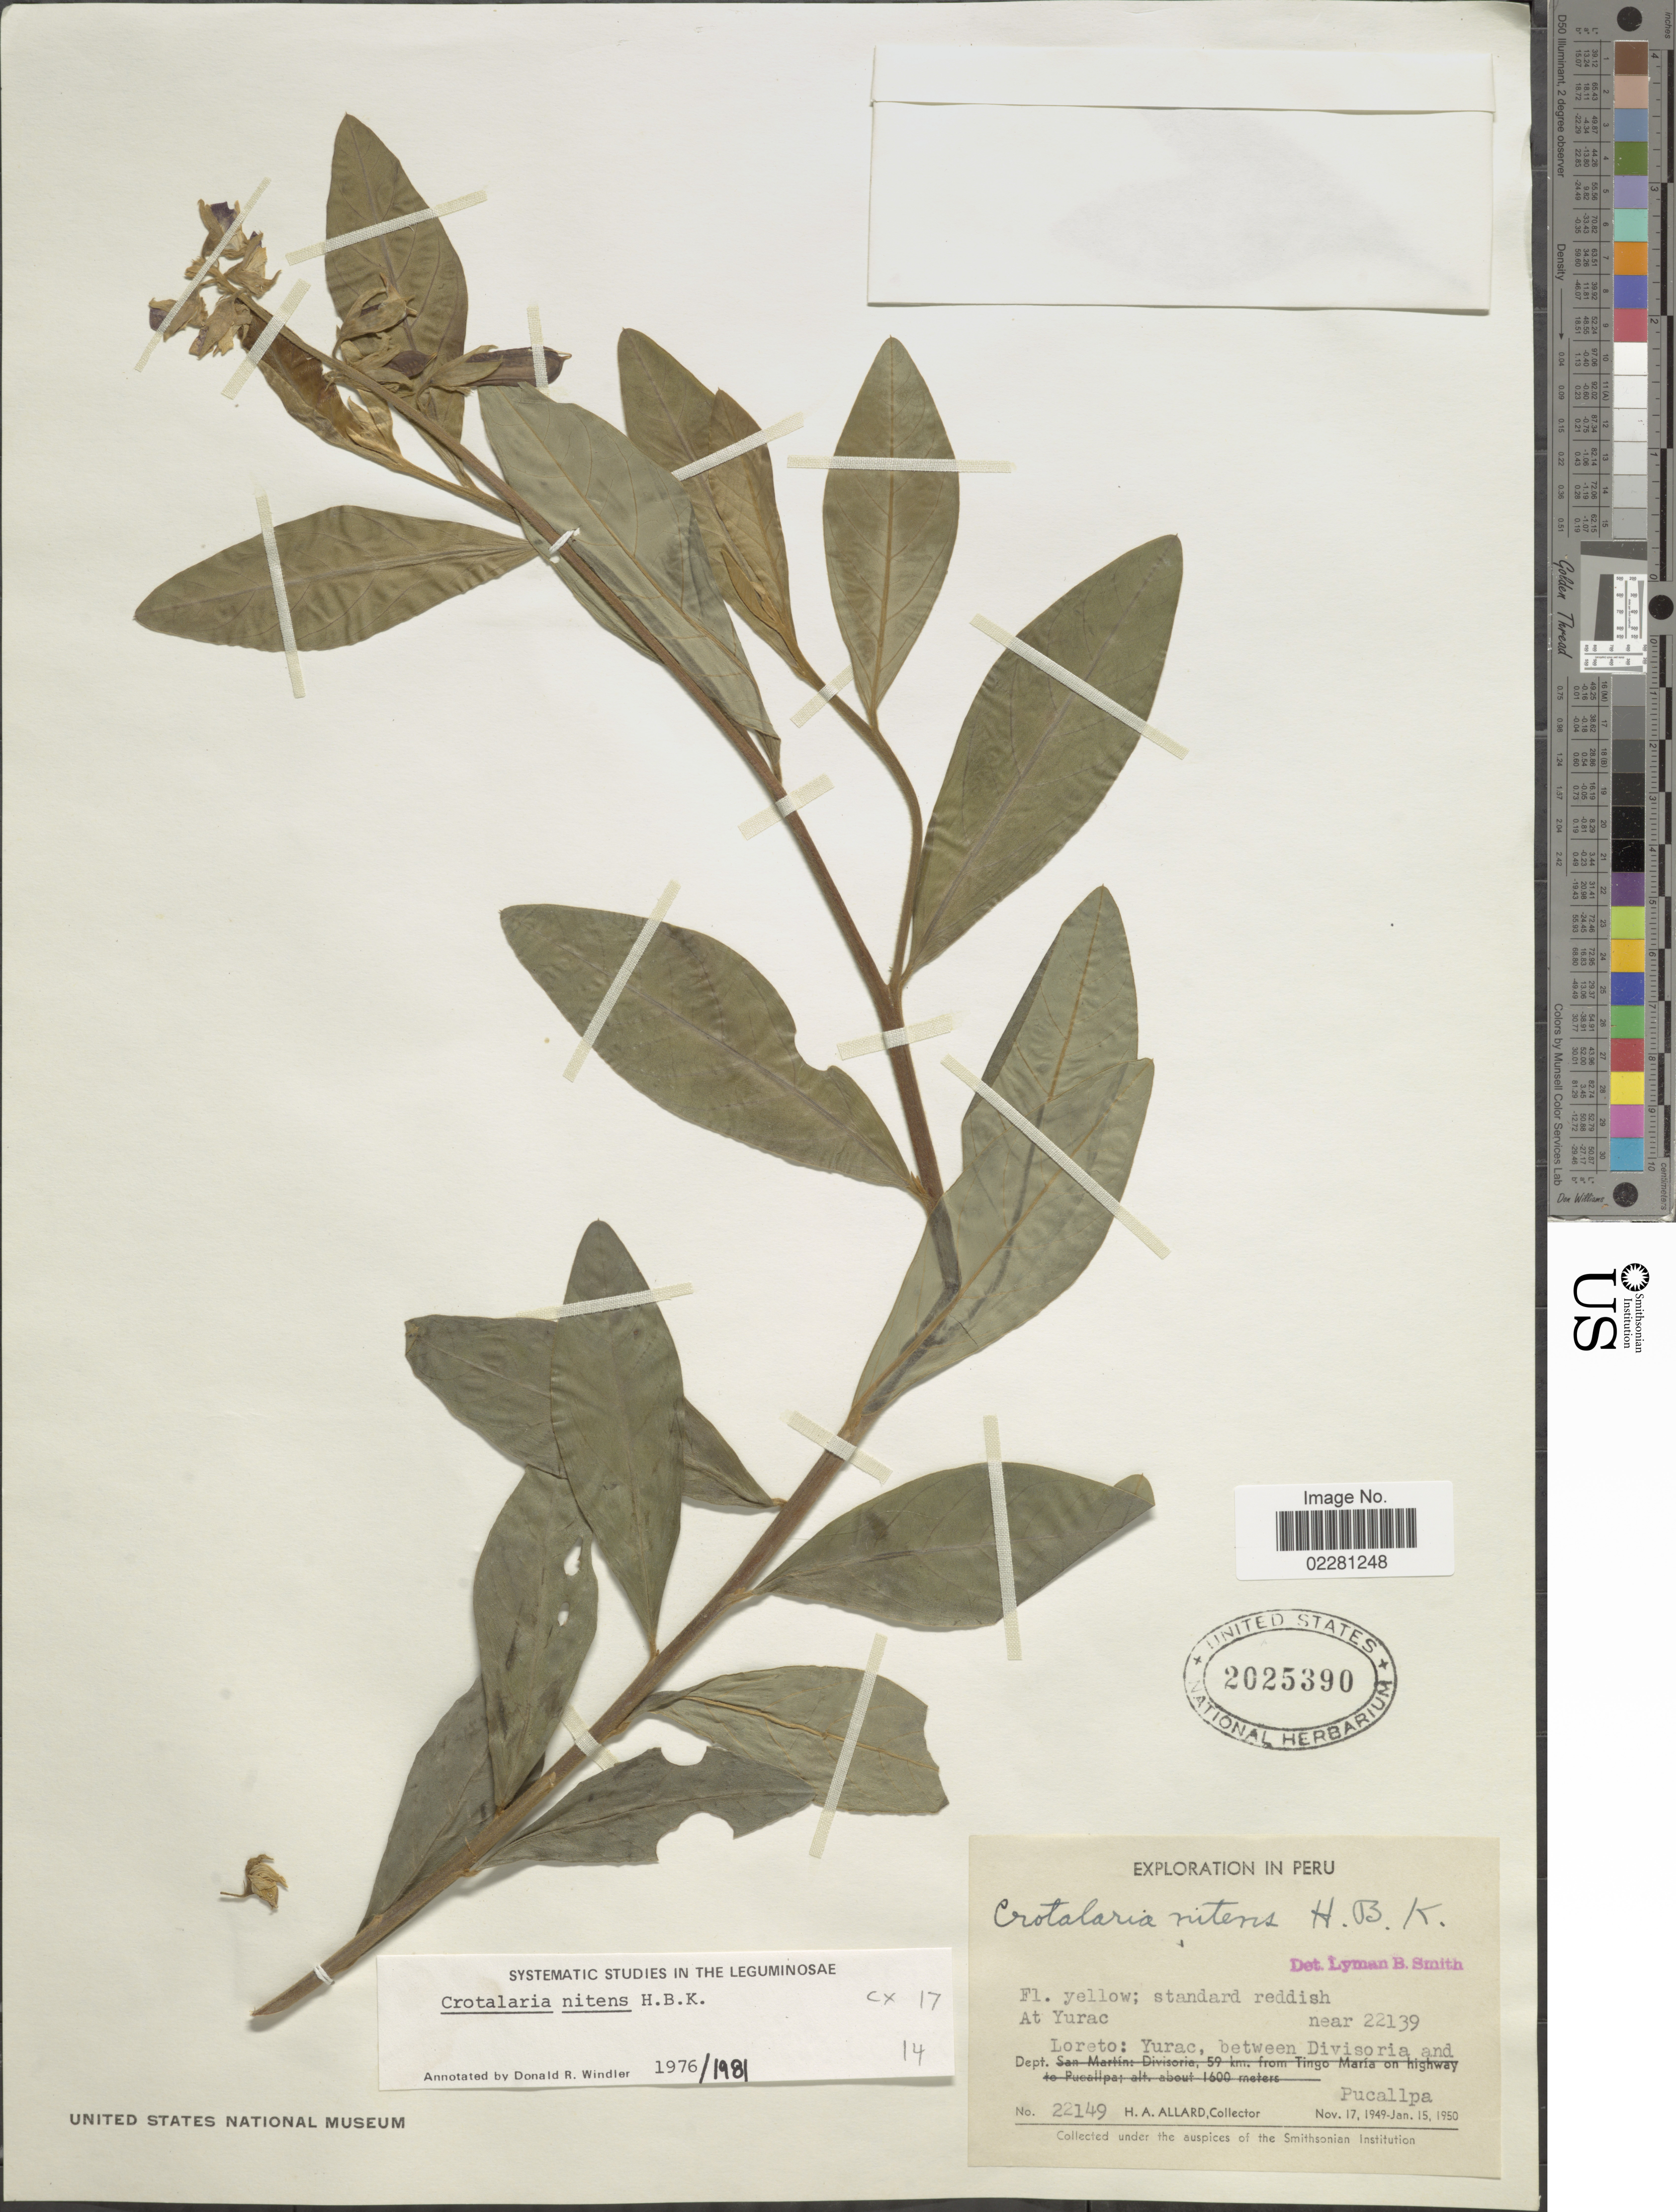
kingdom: Plantae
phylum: Tracheophyta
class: Magnoliopsida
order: Fabales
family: Fabaceae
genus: Crotalaria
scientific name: Crotalaria nitens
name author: Kunth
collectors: H. A. Allard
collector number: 22149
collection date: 1949-11-17/1950-01-15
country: Peru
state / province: Loreto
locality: Yurac, between Divisoria and Pucallpa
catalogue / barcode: US 2025390